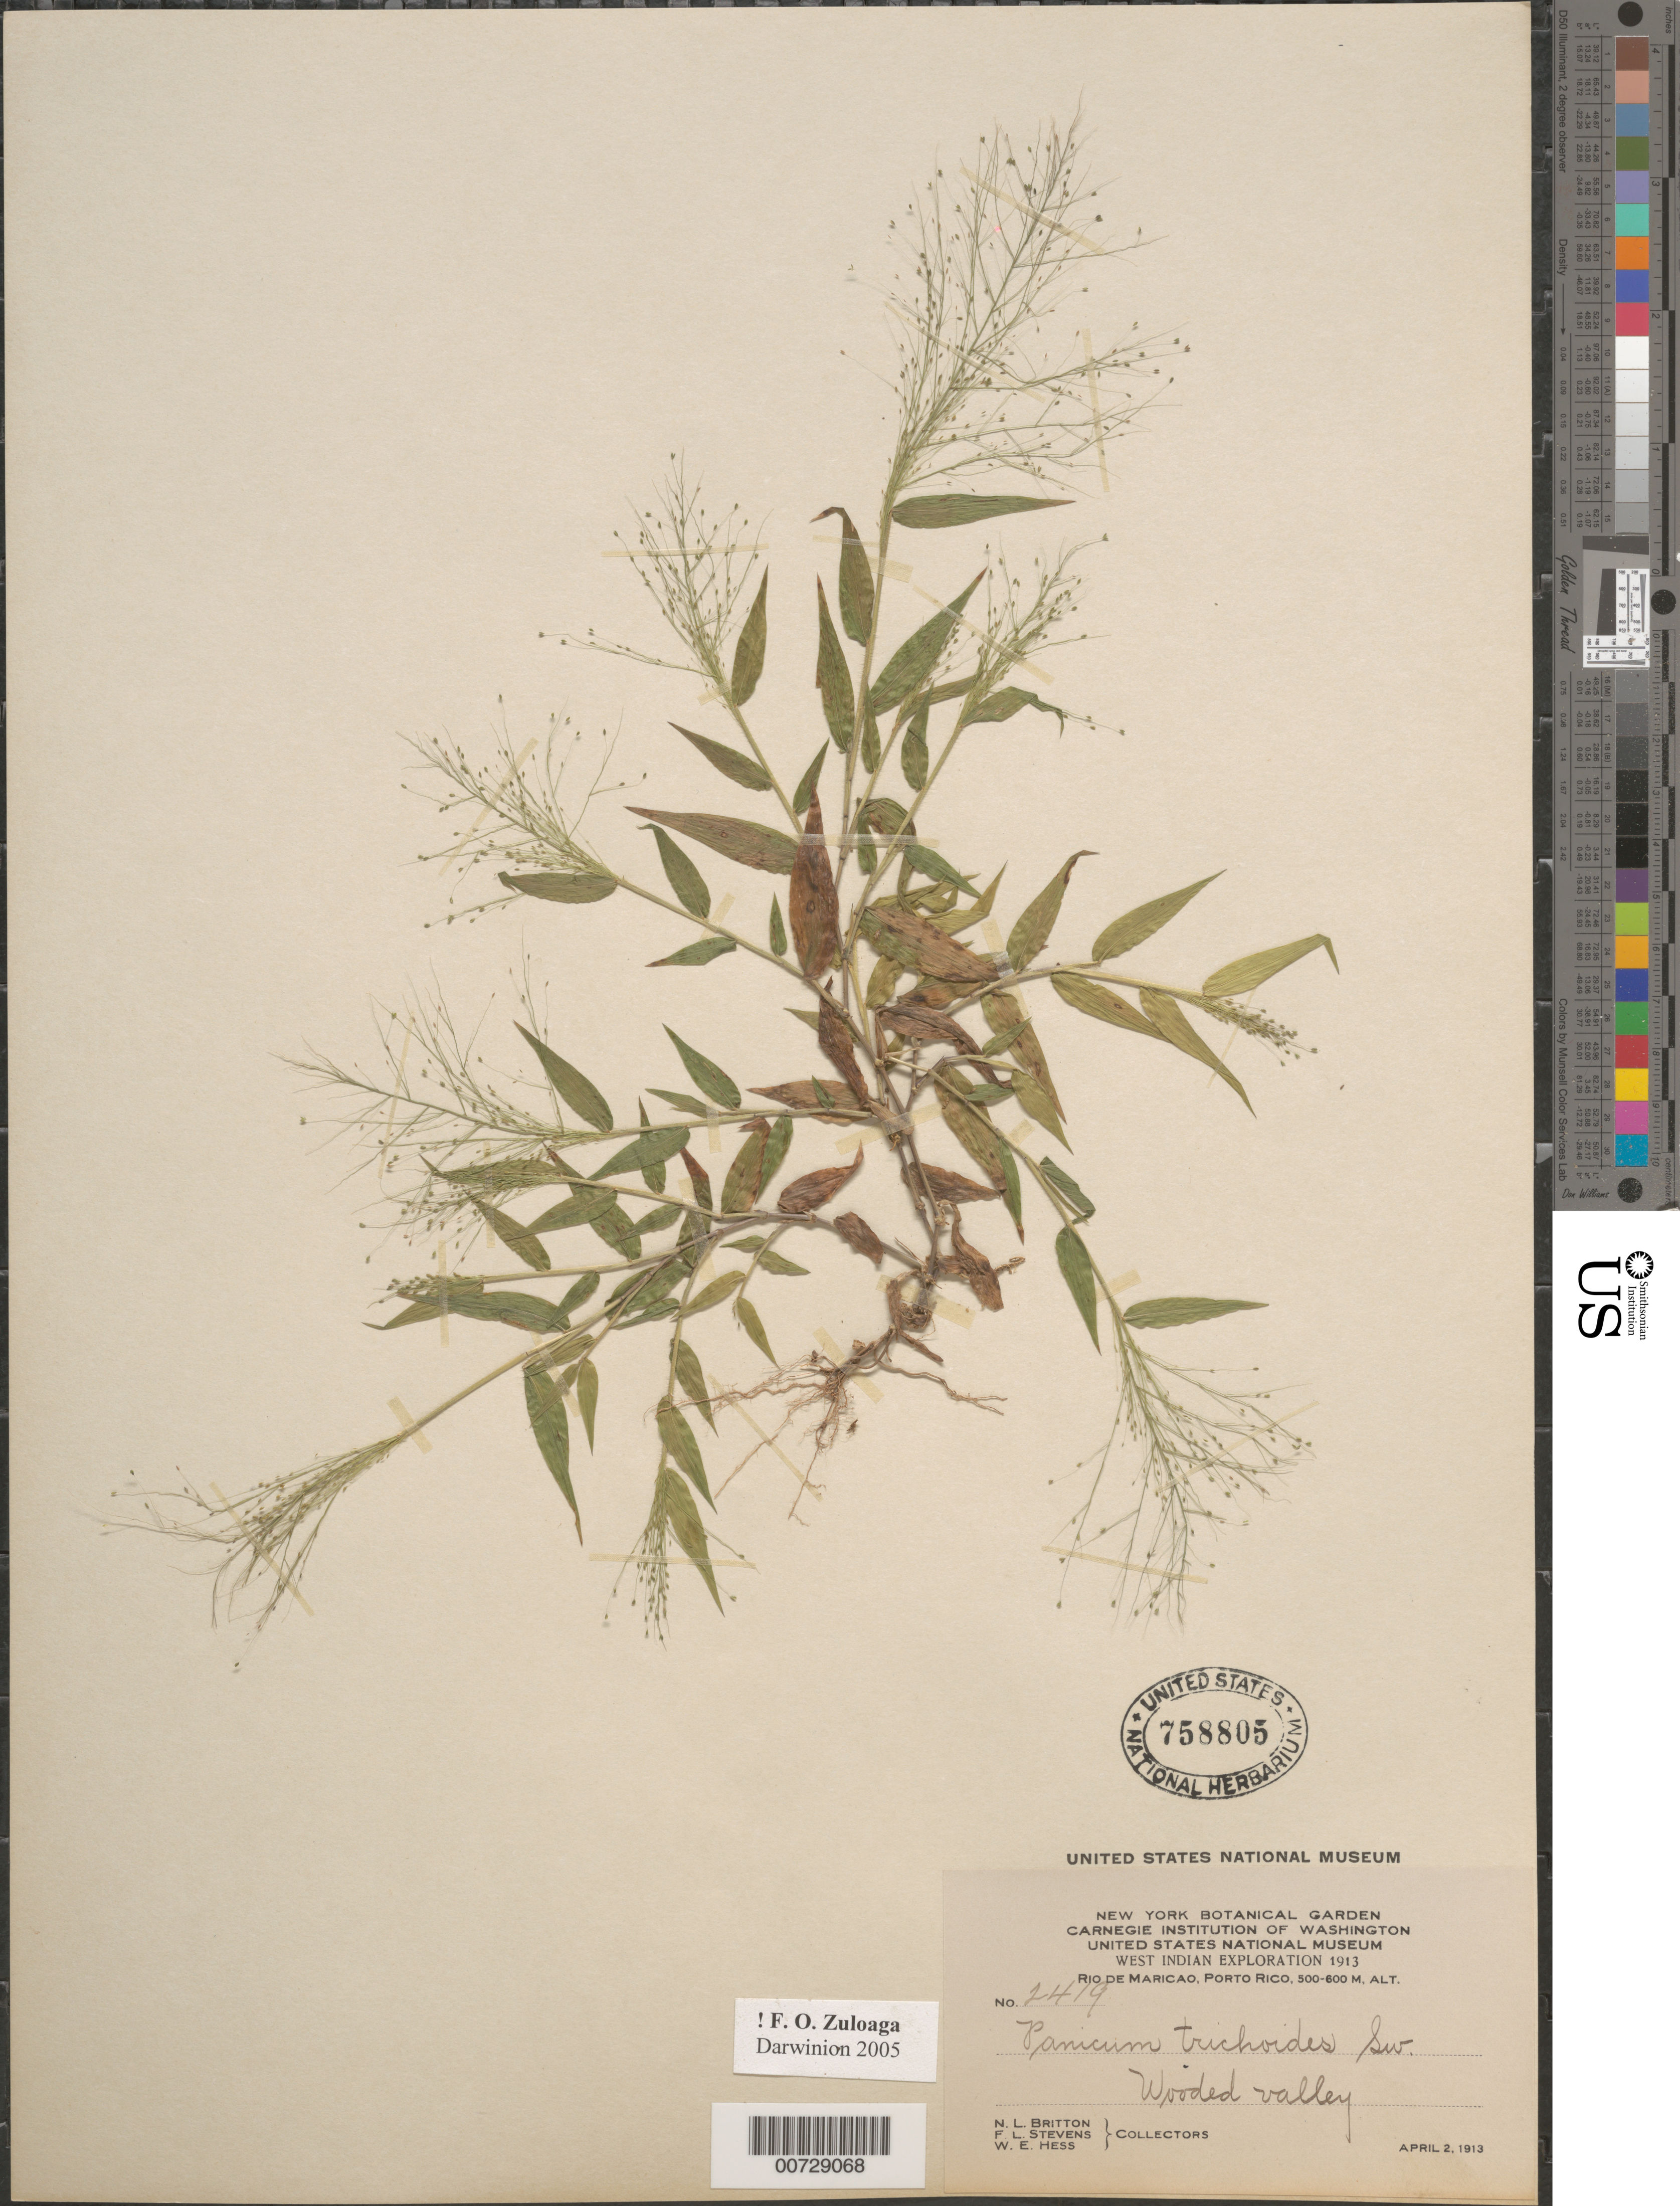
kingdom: Plantae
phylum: Tracheophyta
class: Liliopsida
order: Poales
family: Poaceae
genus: Panicum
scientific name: Panicum trichoides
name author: Sw.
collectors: N. Britton, F. L. Stevens & W. Hess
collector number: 2419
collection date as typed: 02 Apr 1913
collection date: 1913-04-02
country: Puerto Rico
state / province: Maricao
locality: Río Maricao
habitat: Wooded valley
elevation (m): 500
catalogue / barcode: US 758805